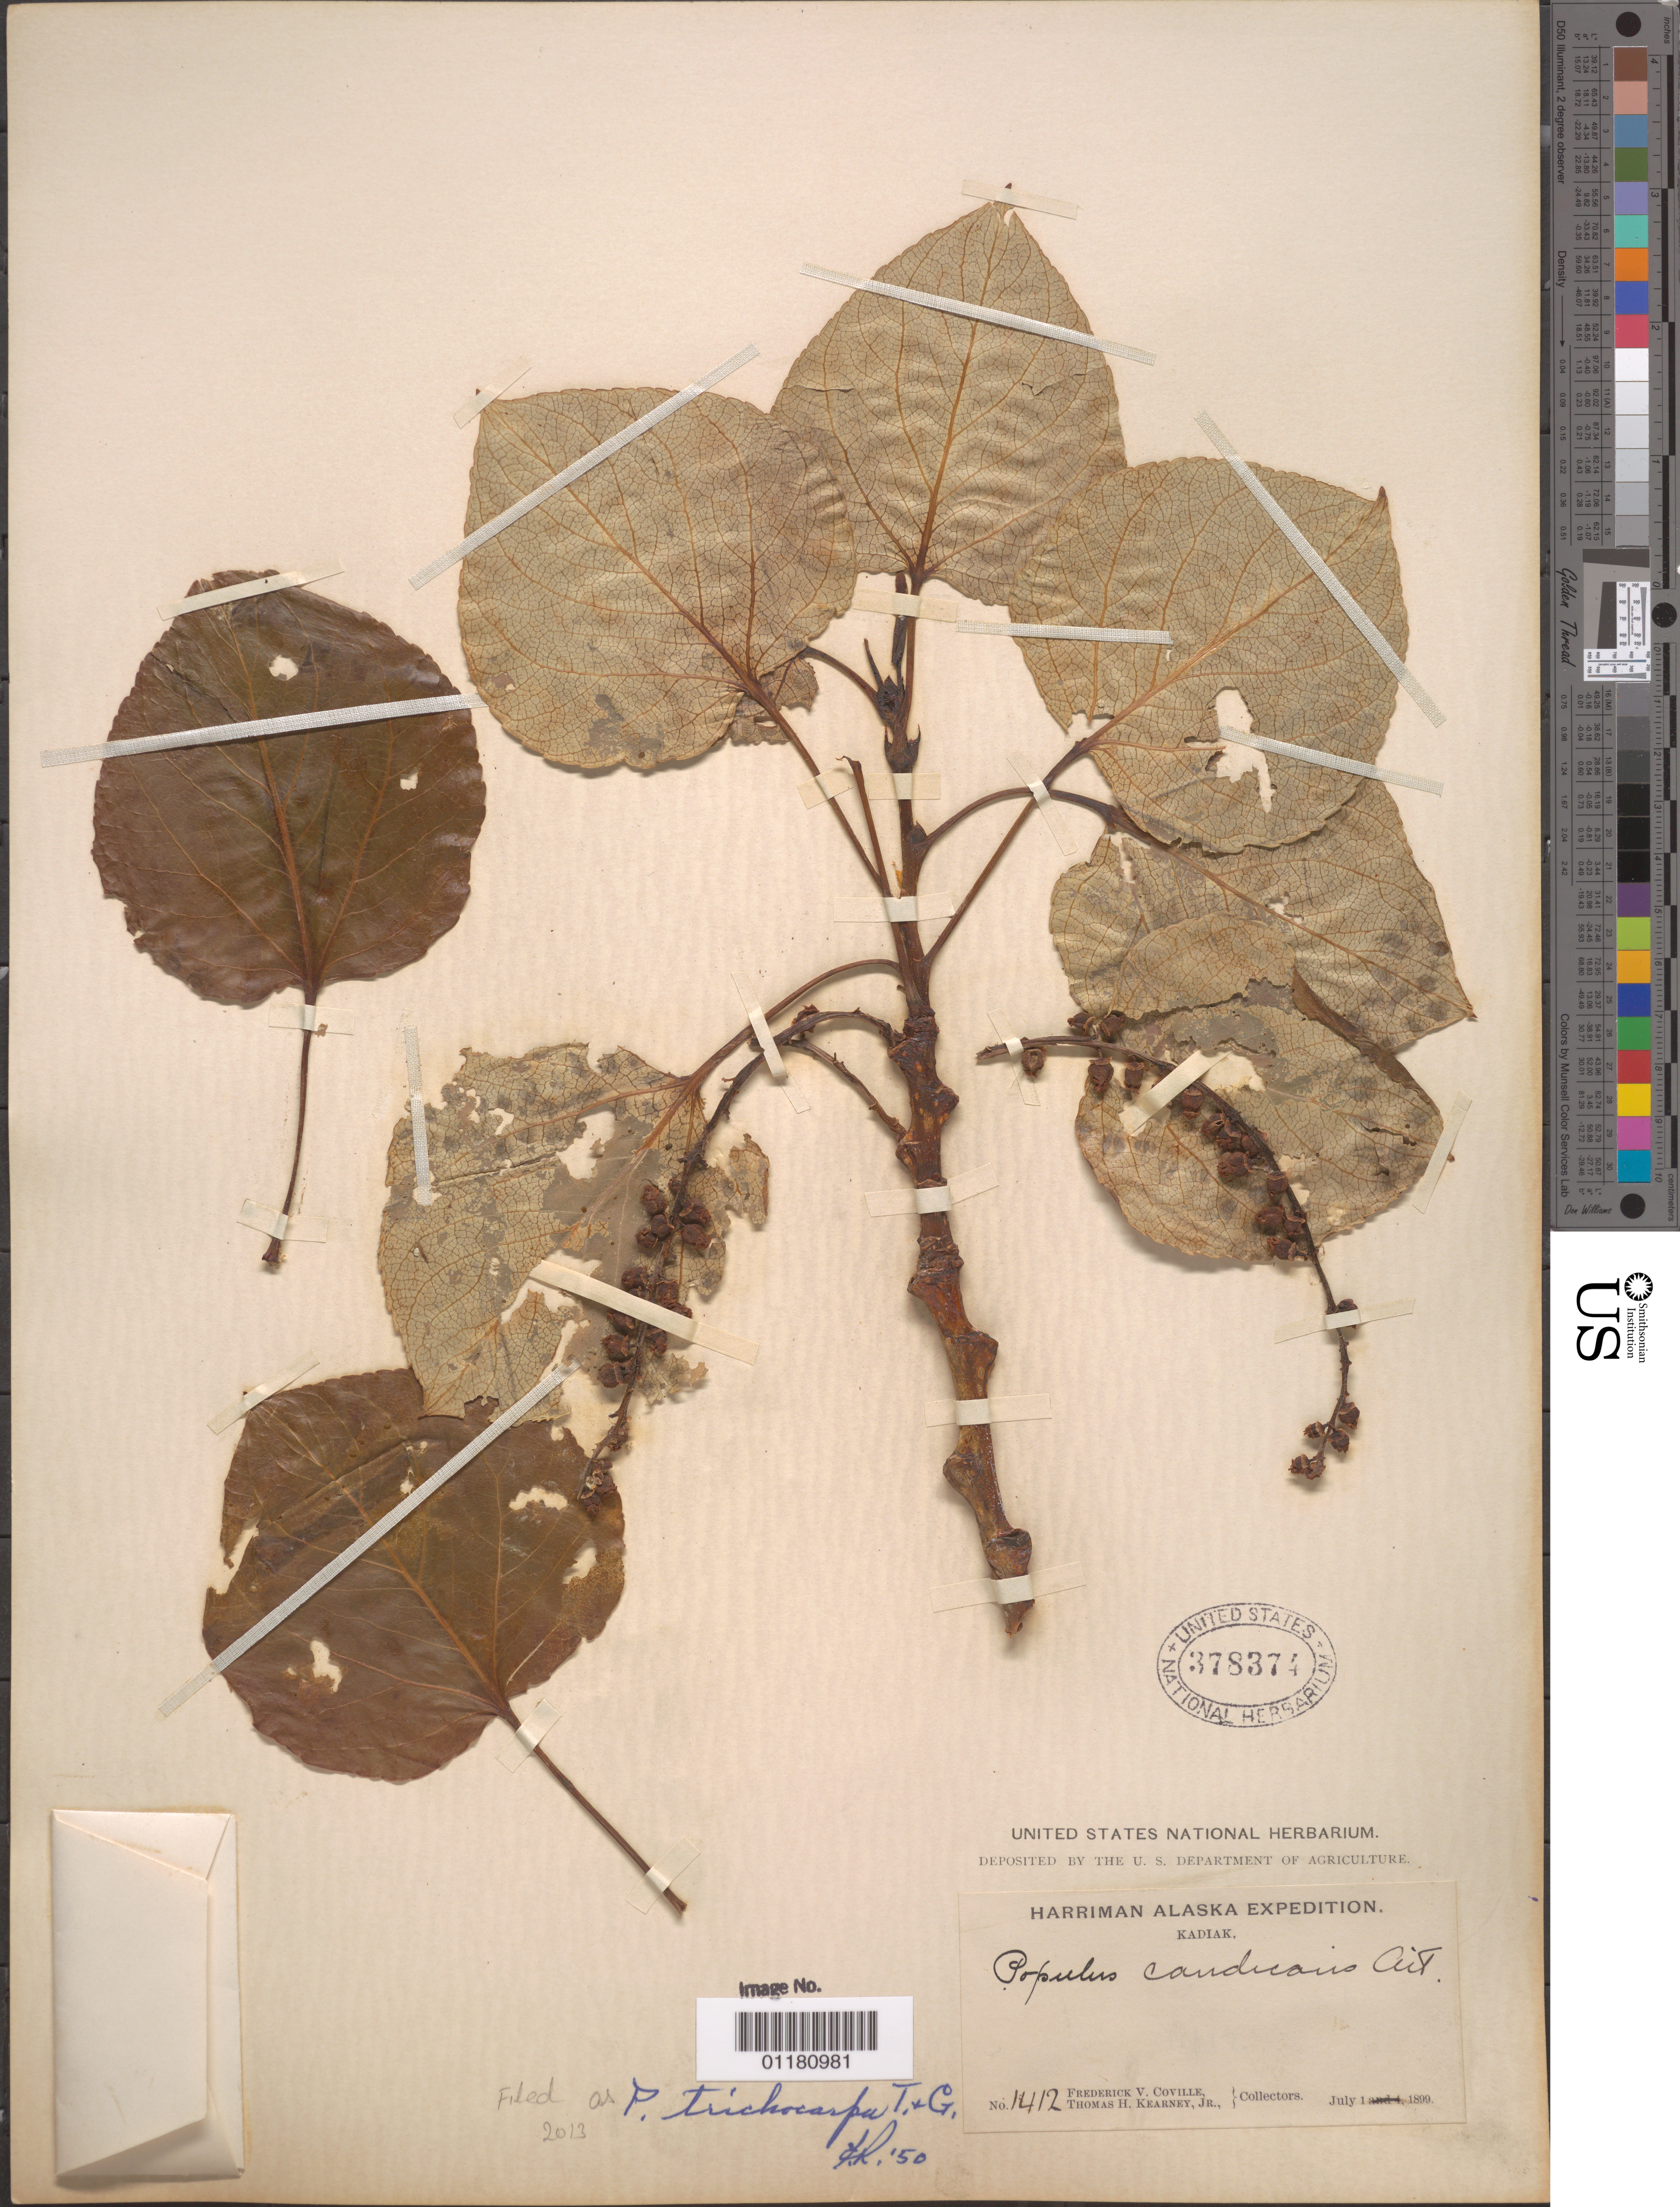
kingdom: Plantae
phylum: Tracheophyta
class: Magnoliopsida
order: Malpighiales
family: Salicaceae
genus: Populus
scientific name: Populus trichocarpa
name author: Torr. & A. Gray ex W. Hook.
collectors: F. V. Coville & T. H. Kearney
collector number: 1412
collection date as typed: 01 Jul 1899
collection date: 1899-07-01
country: United States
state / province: Alaska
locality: Kadiak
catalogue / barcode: US 378374